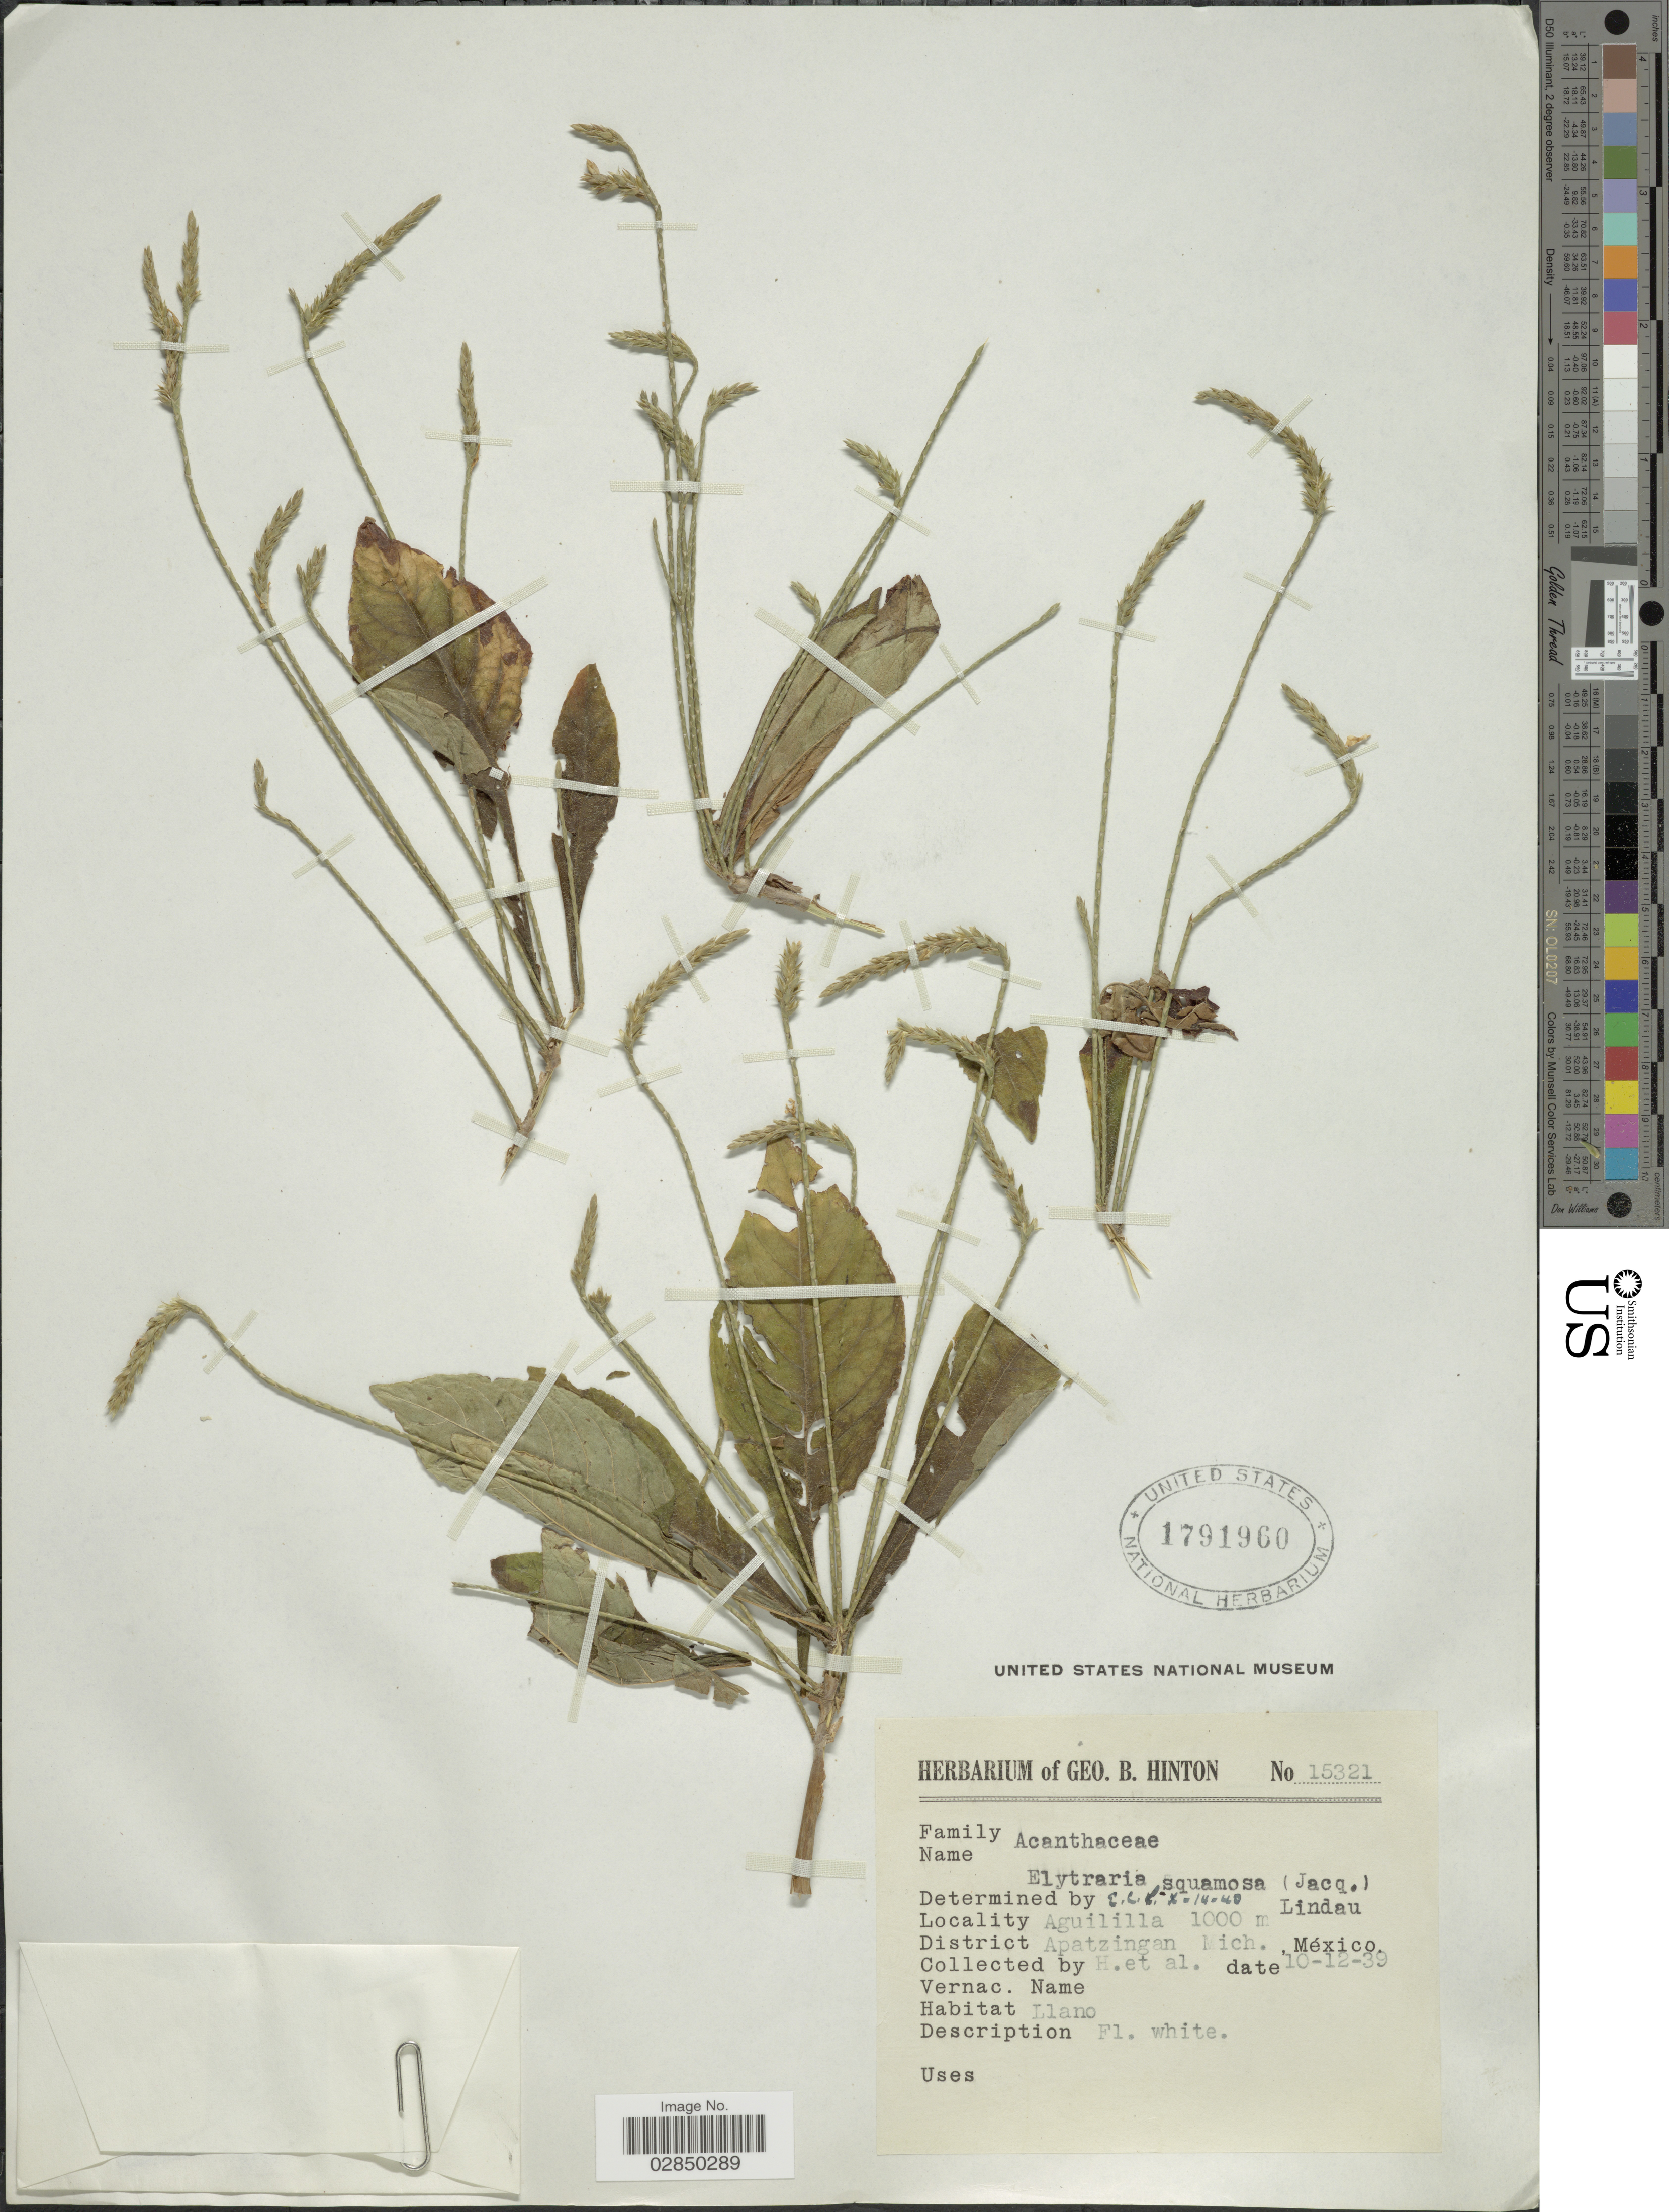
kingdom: Plantae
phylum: Tracheophyta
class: Magnoliopsida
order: Lamiales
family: Acanthaceae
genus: Elytraria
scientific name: Elytraria imbricata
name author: (Vahl) Pers.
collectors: G. B. Hinton & et al.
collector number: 15321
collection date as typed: Transcribed d/m/y: 10/12/39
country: Mexico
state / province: Michoacán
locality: Aguililla, District Apatzingan Mich.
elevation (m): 1000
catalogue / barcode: US 1791960